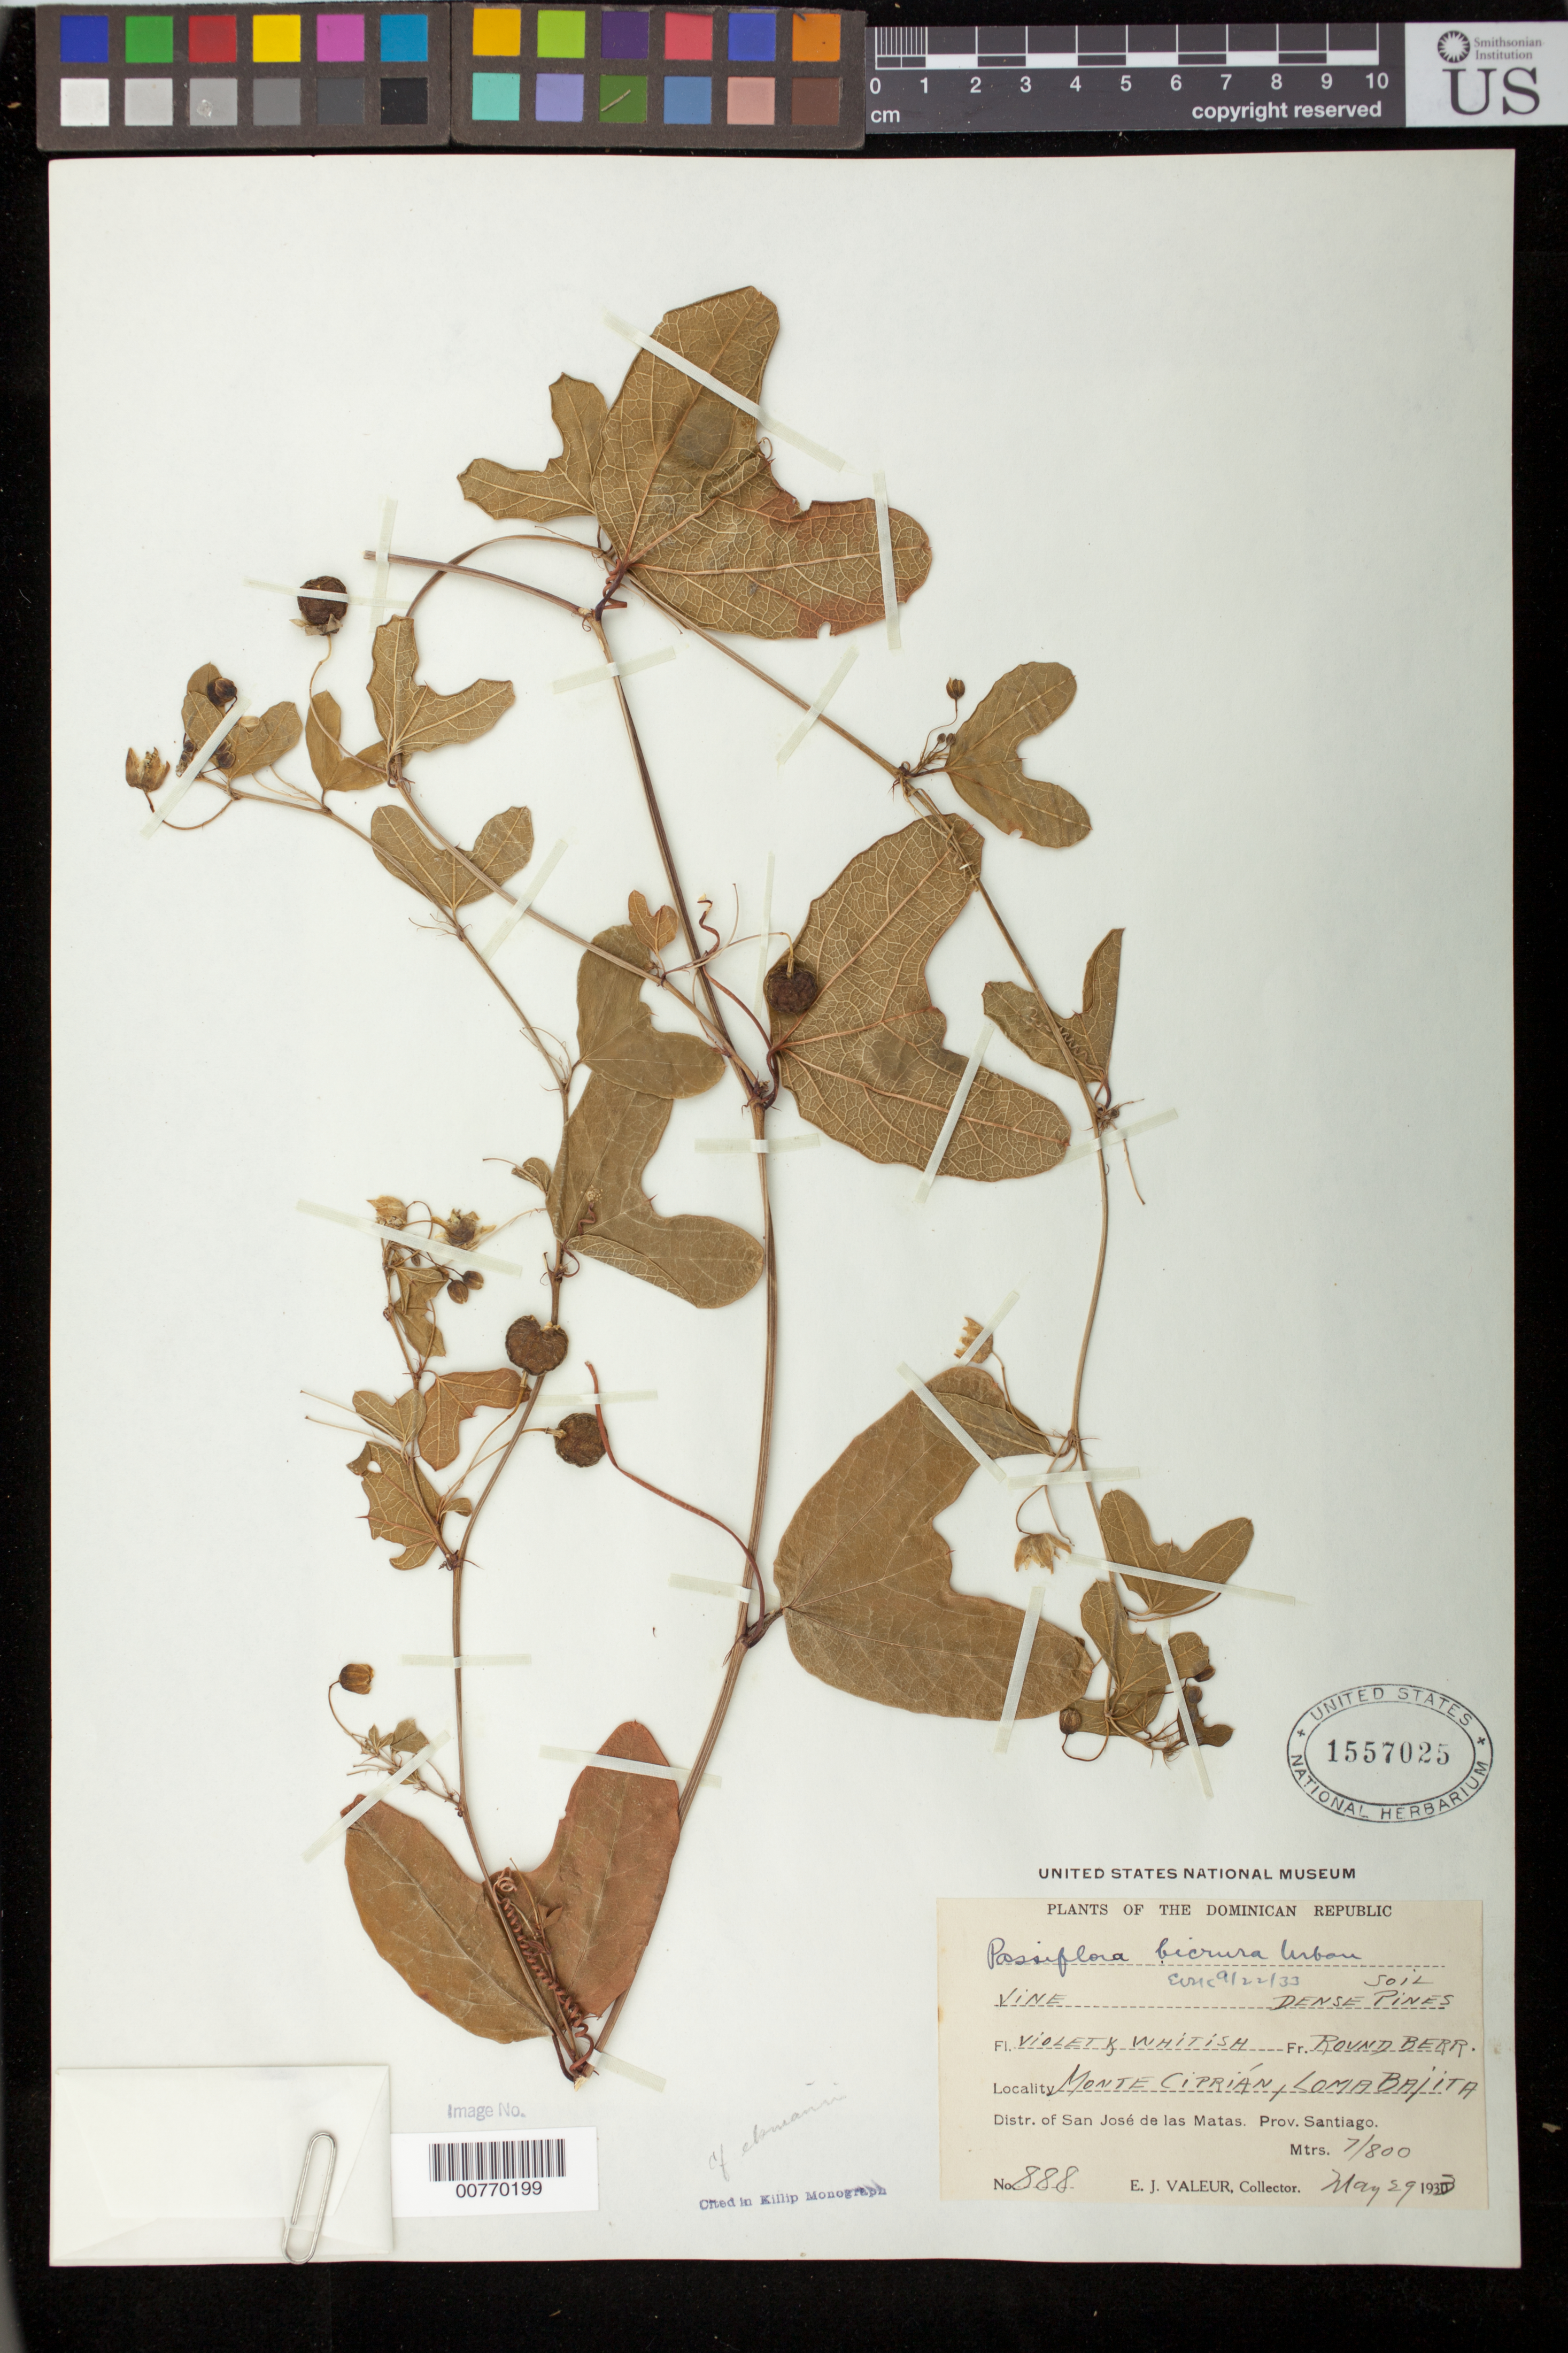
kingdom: Plantae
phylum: Tracheophyta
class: Magnoliopsida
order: Malpighiales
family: Passifloraceae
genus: Passiflora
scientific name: Passiflora bicrura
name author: Urb.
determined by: Killip, Ellsworth P.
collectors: E. Valeur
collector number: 888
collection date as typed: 29 May 1933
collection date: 1933-05-29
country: Dominican Republic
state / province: Santiago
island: Hispaniola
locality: Distr. of San José de las Matas, Monte Ciprián, Loma Bajita.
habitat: Dense pine soil.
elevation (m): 700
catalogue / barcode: US 1557025